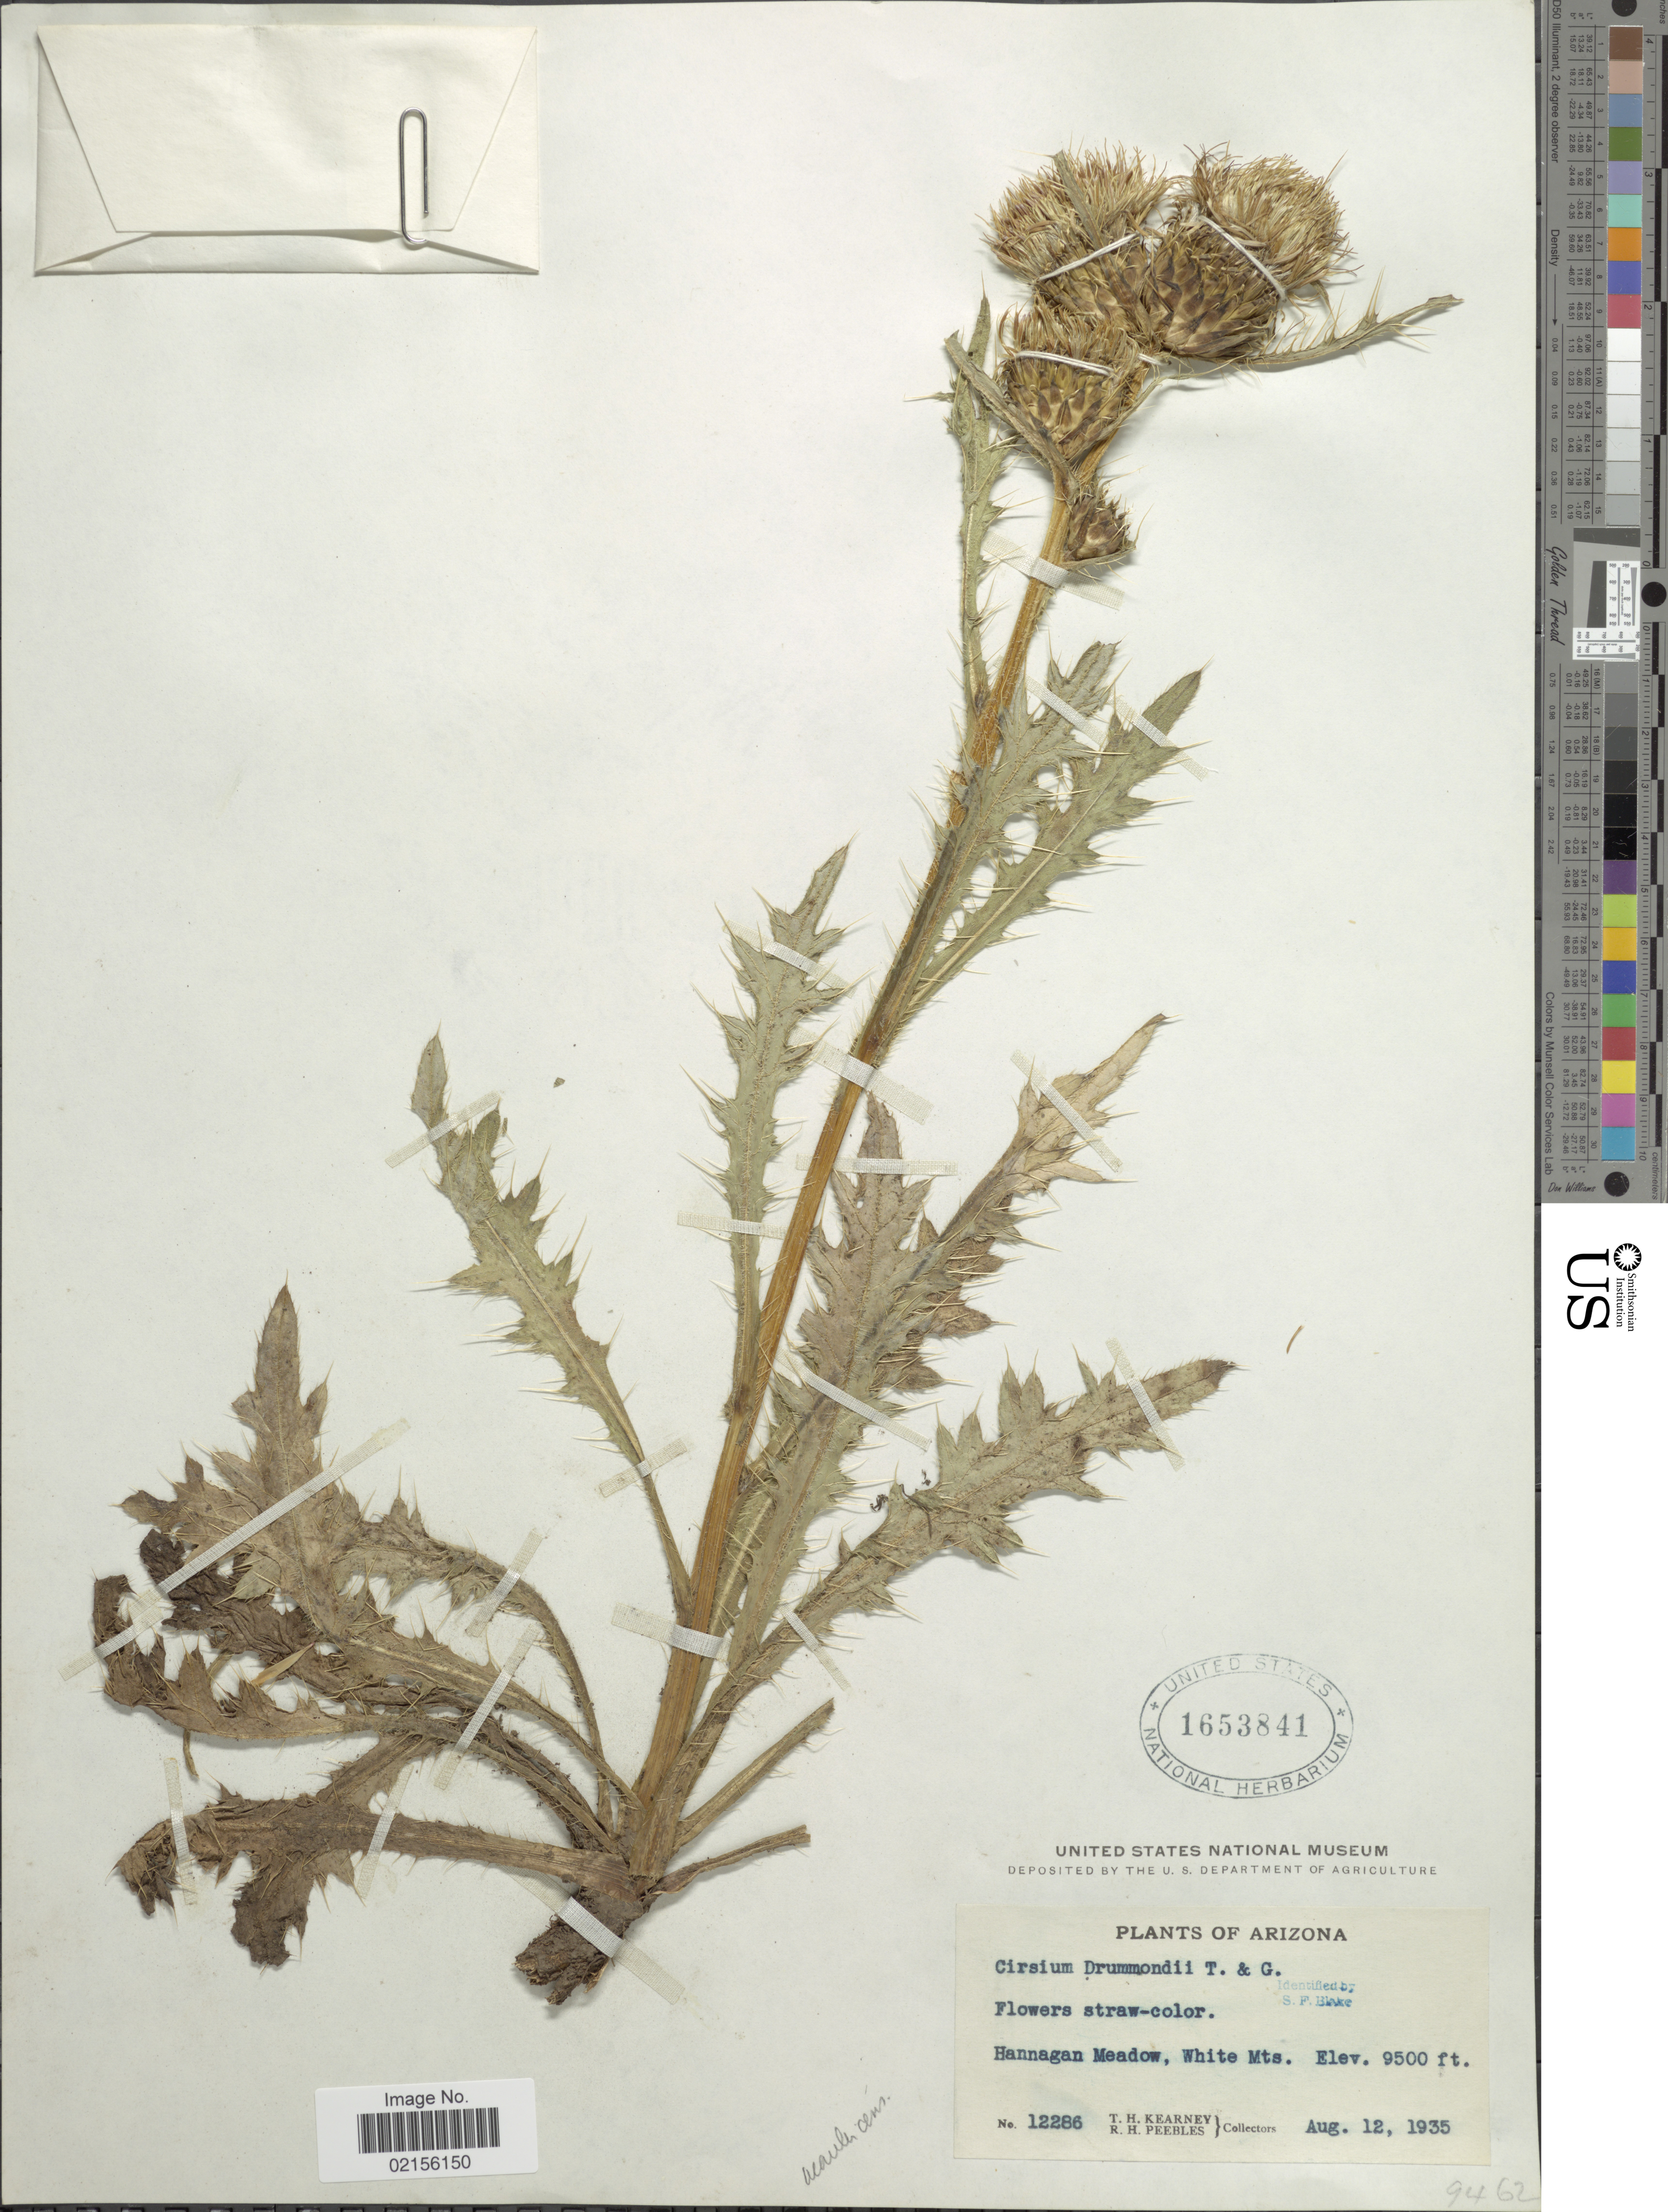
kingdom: Plantae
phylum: Tracheophyta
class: Magnoliopsida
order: Asterales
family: Asteraceae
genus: Cirsium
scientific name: Cirsium scariosum var. americanum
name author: (A. Gray) D.J. Keil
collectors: T. H. Kearney & R. H. Peebles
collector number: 12286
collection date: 1935-08-12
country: United States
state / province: Arizona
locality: Hannagan Meadow, White Mts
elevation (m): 2896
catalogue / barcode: US 1653841